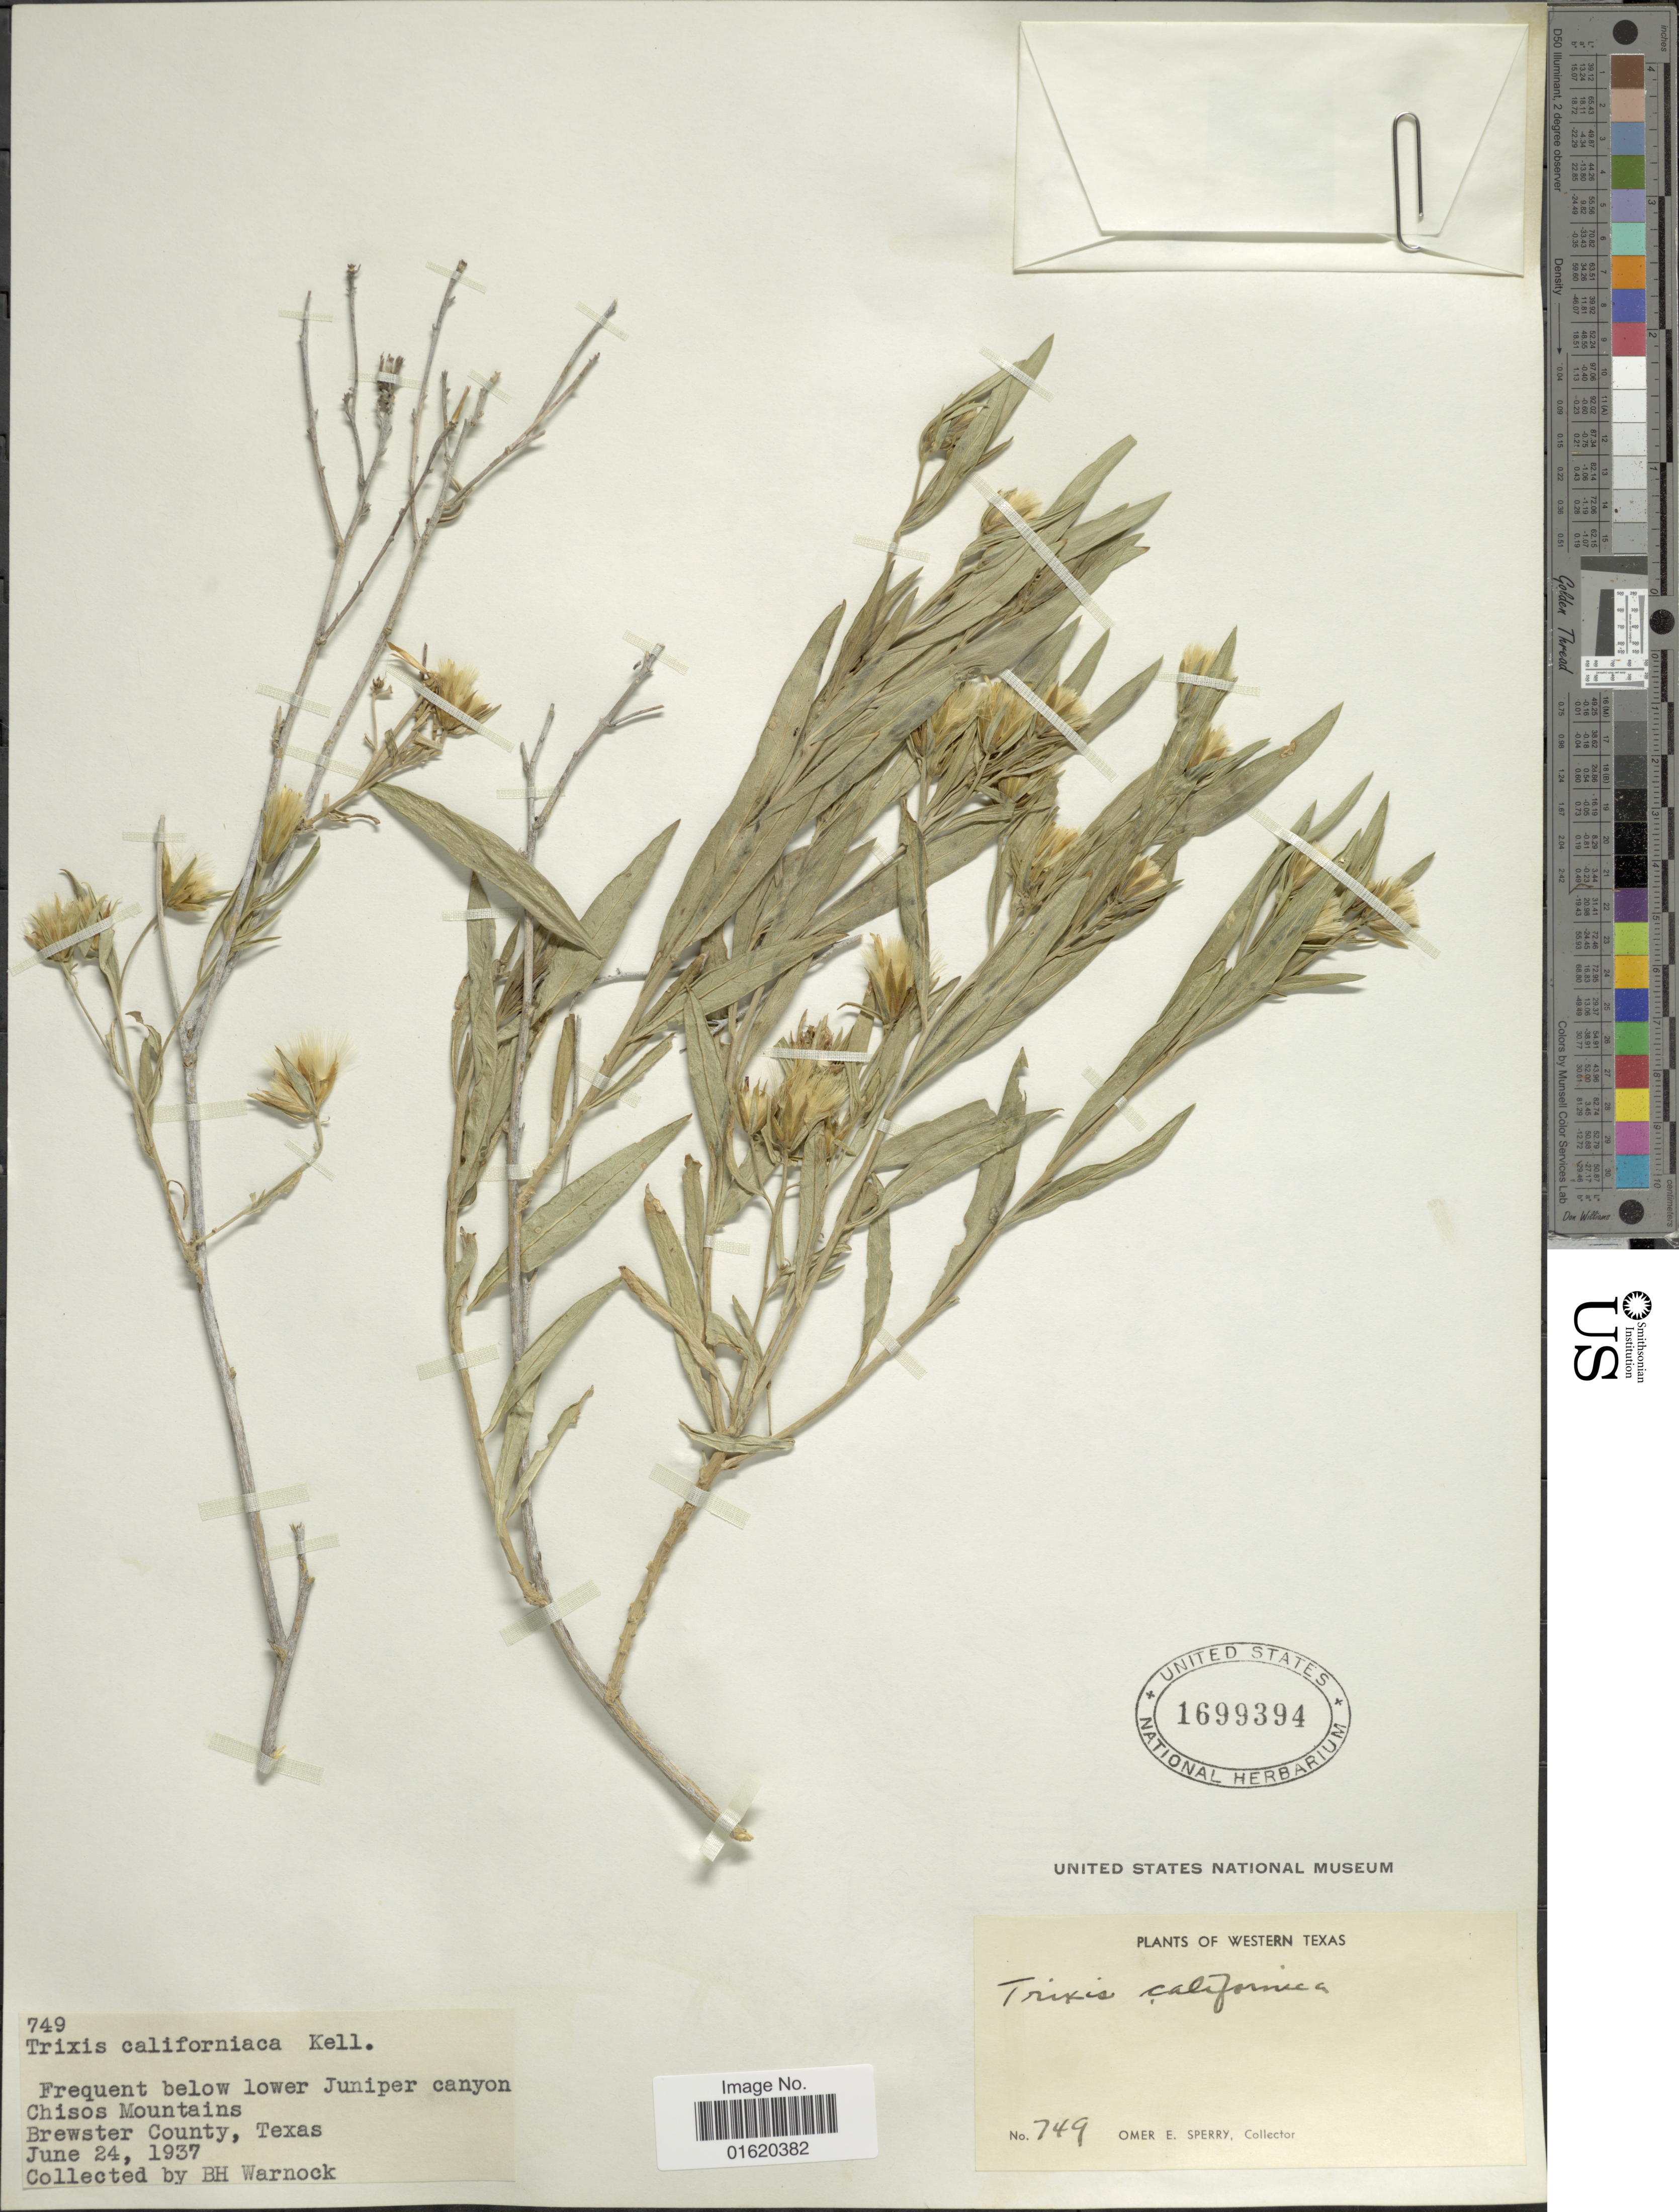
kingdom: Plantae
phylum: Tracheophyta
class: Magnoliopsida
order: Asterales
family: Asteraceae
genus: Trixis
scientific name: Trixis californica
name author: Kellogg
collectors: B. H. Warnock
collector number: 749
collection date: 1937-06-24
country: United States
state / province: Texas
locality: Western Texas, frequent below lower Juniper canyon Chisos Mountains, Brewster County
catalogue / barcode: US 1699394